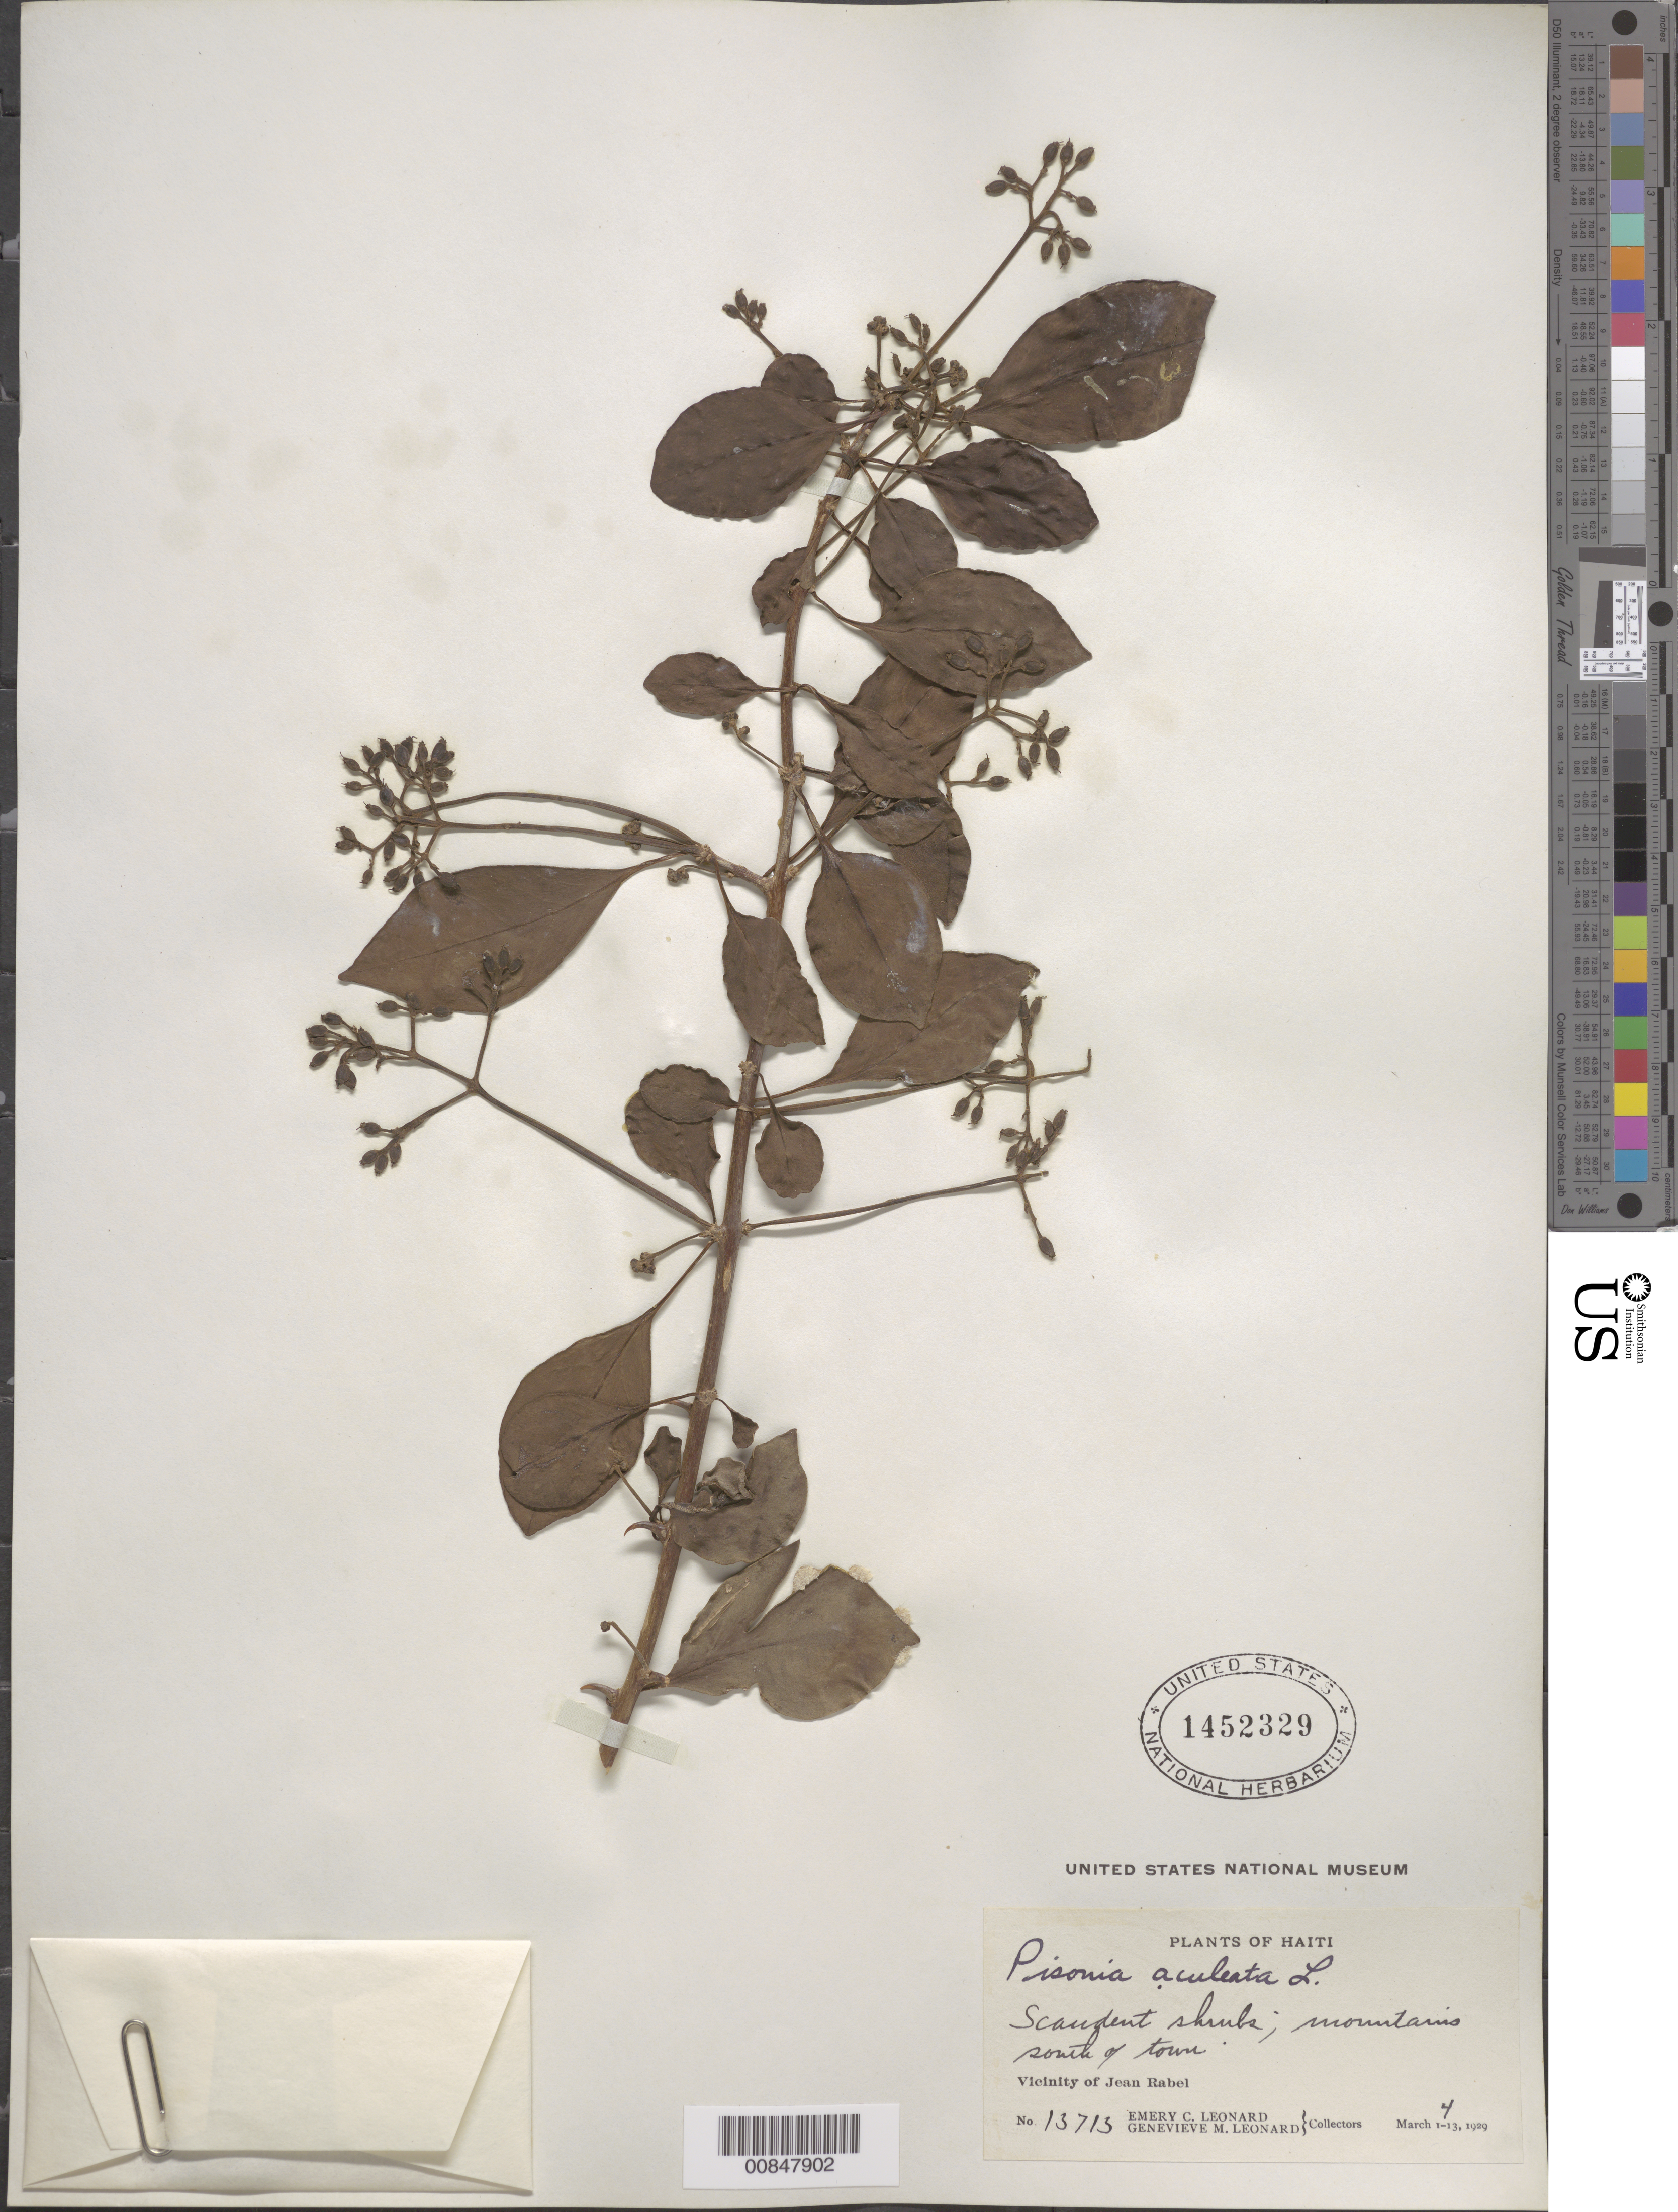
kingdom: Plantae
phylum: Tracheophyta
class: Magnoliopsida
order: Caryophyllales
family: Nyctaginaceae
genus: Pisonia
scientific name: Pisonia aculeata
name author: L.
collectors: E. C. Leonard & G. M. Leonard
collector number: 13713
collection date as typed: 04 Mar 1929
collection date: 1929-03-04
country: Haiti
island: Hispaniola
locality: Vicinity of Jean Rabel. Mountains south of town.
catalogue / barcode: US 1452329